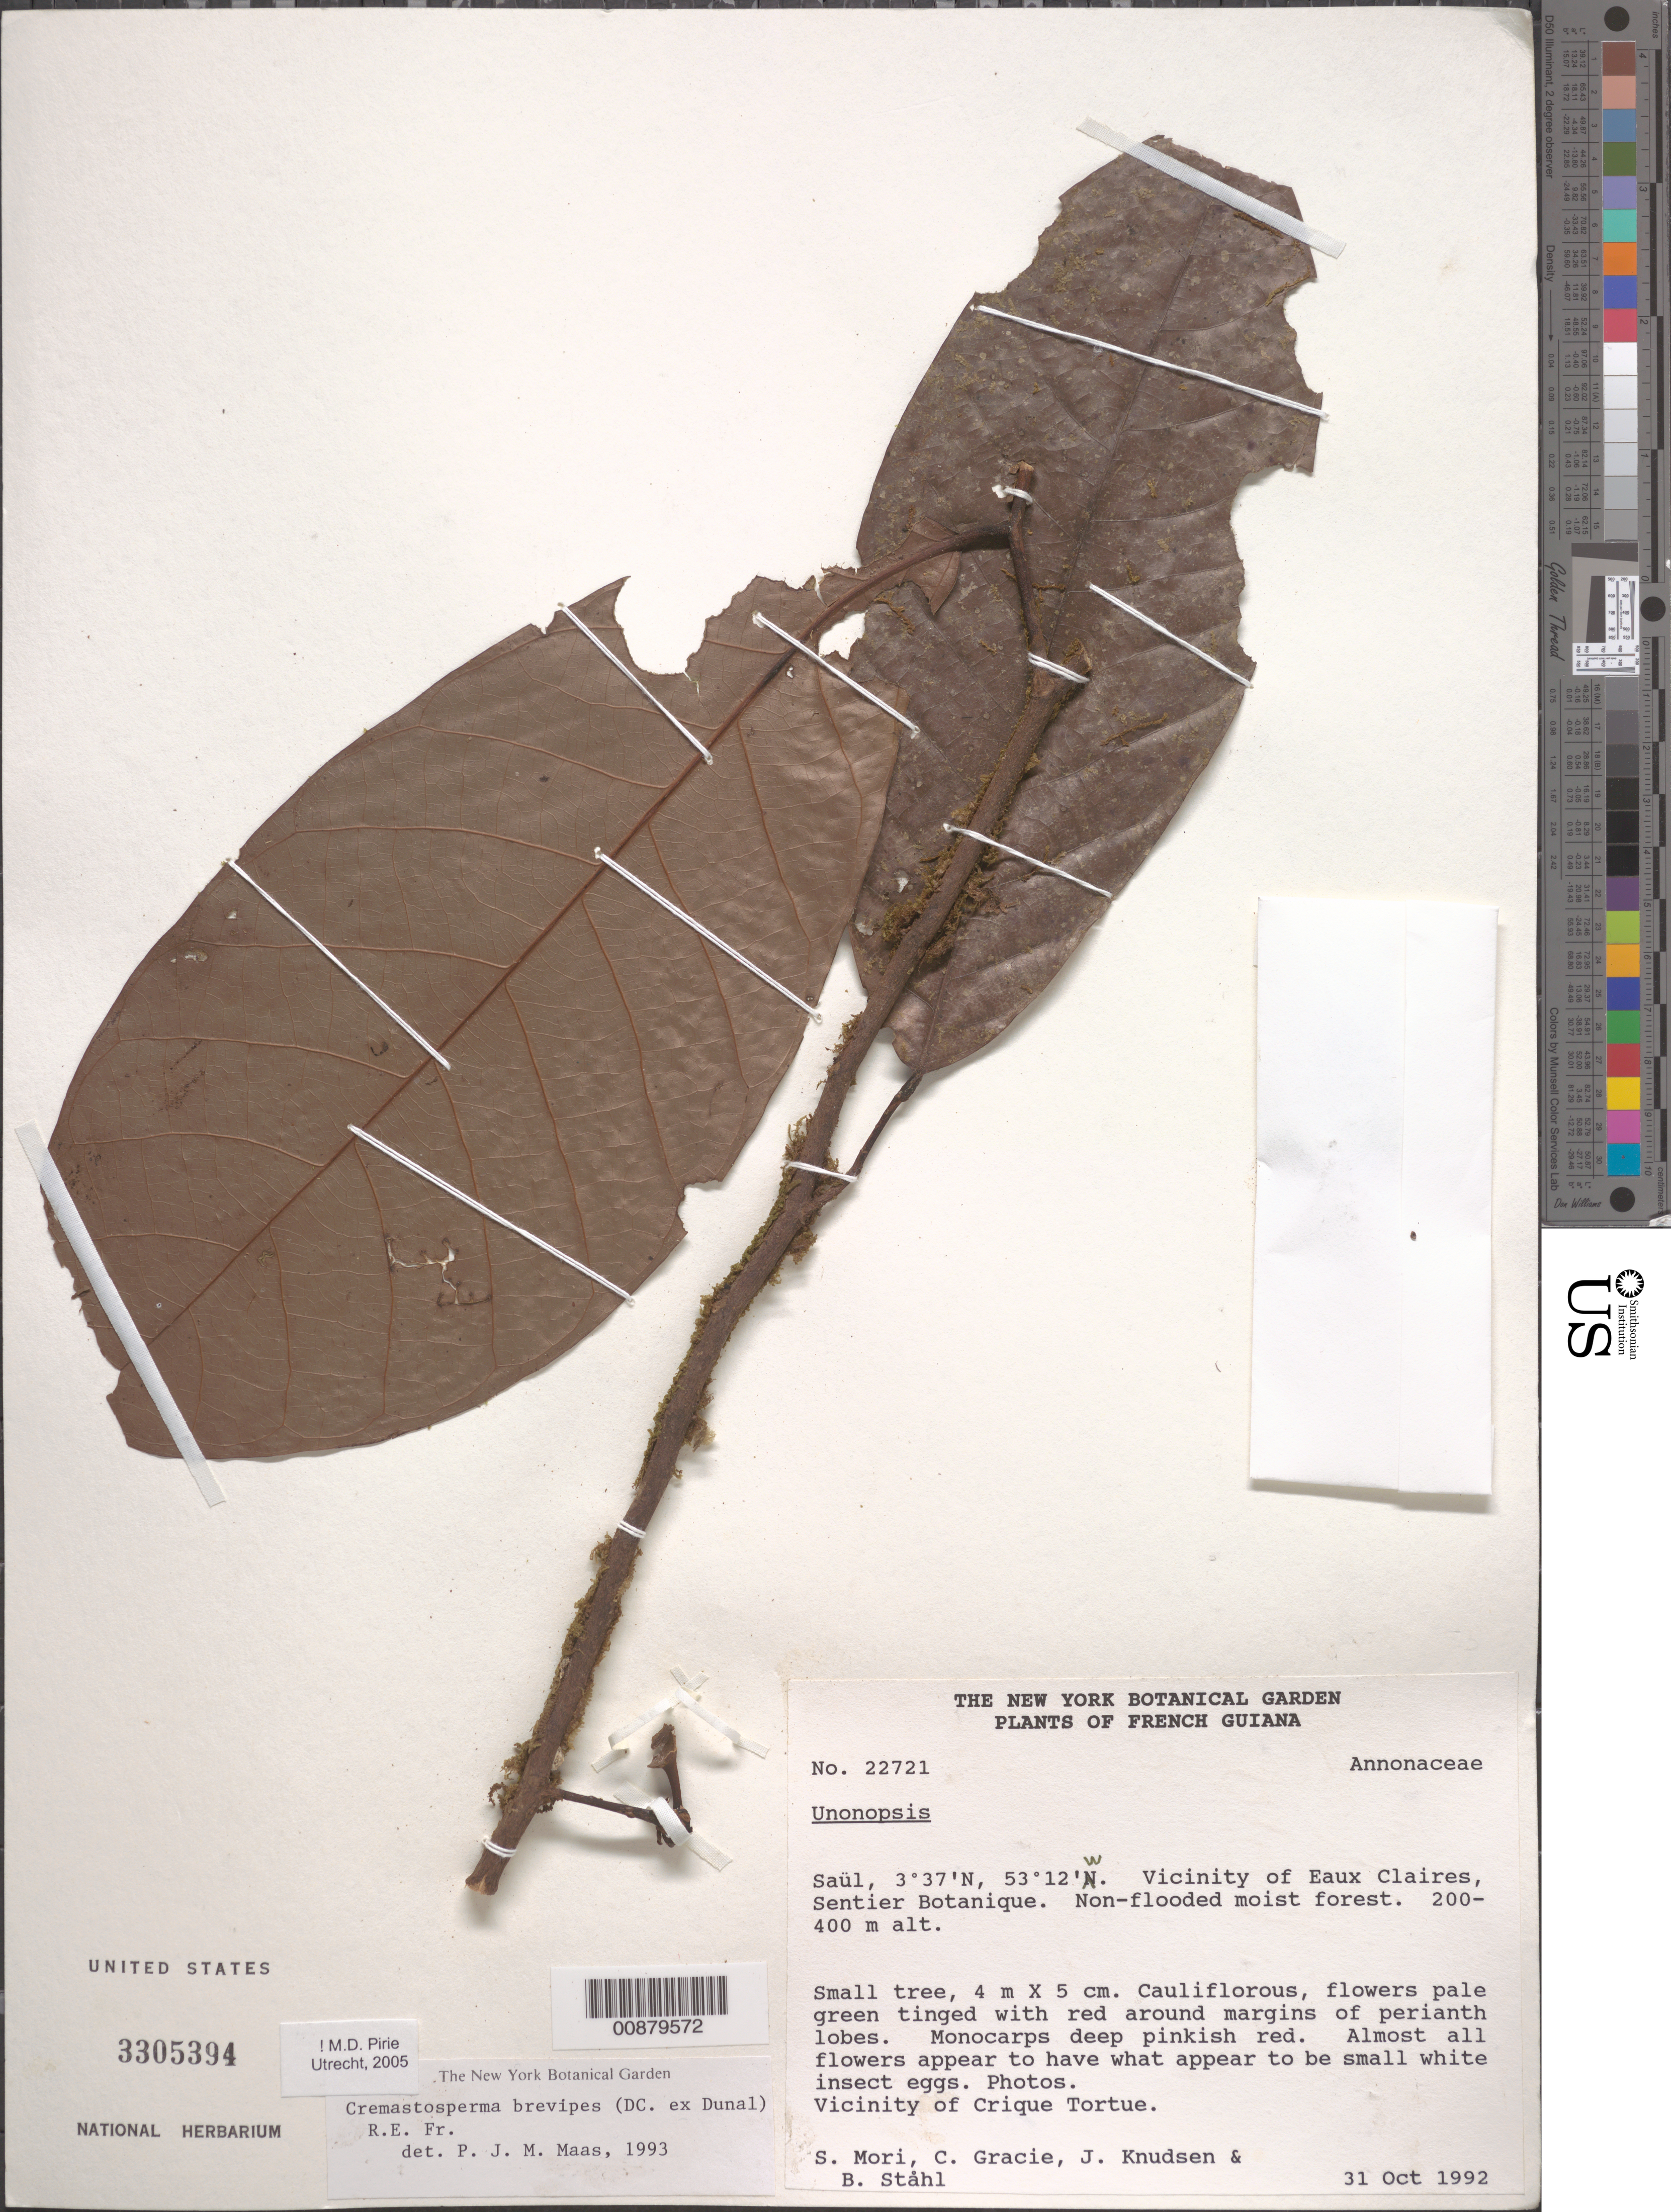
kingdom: Plantae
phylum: Tracheophyta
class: Magnoliopsida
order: Magnoliales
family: Annonaceae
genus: Cremastosperma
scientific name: Cremastosperma brevipes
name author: (DC. ex Dunal) R.E. Fr.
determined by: Pirie, M. D., (U)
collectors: S. Mori, C. A. Gracie, J. Knudsen & B. Ståhl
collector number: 22721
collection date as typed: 31-Oct-92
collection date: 1992-10-31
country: French Guiana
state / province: Saint-Laurent-du-Maroni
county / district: Saül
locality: Saül, vicinity of Eaux Claires, Sentier Botanique, vic of Crique Tortue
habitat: Non-flooded moist forest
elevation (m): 200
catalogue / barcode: US 3305394